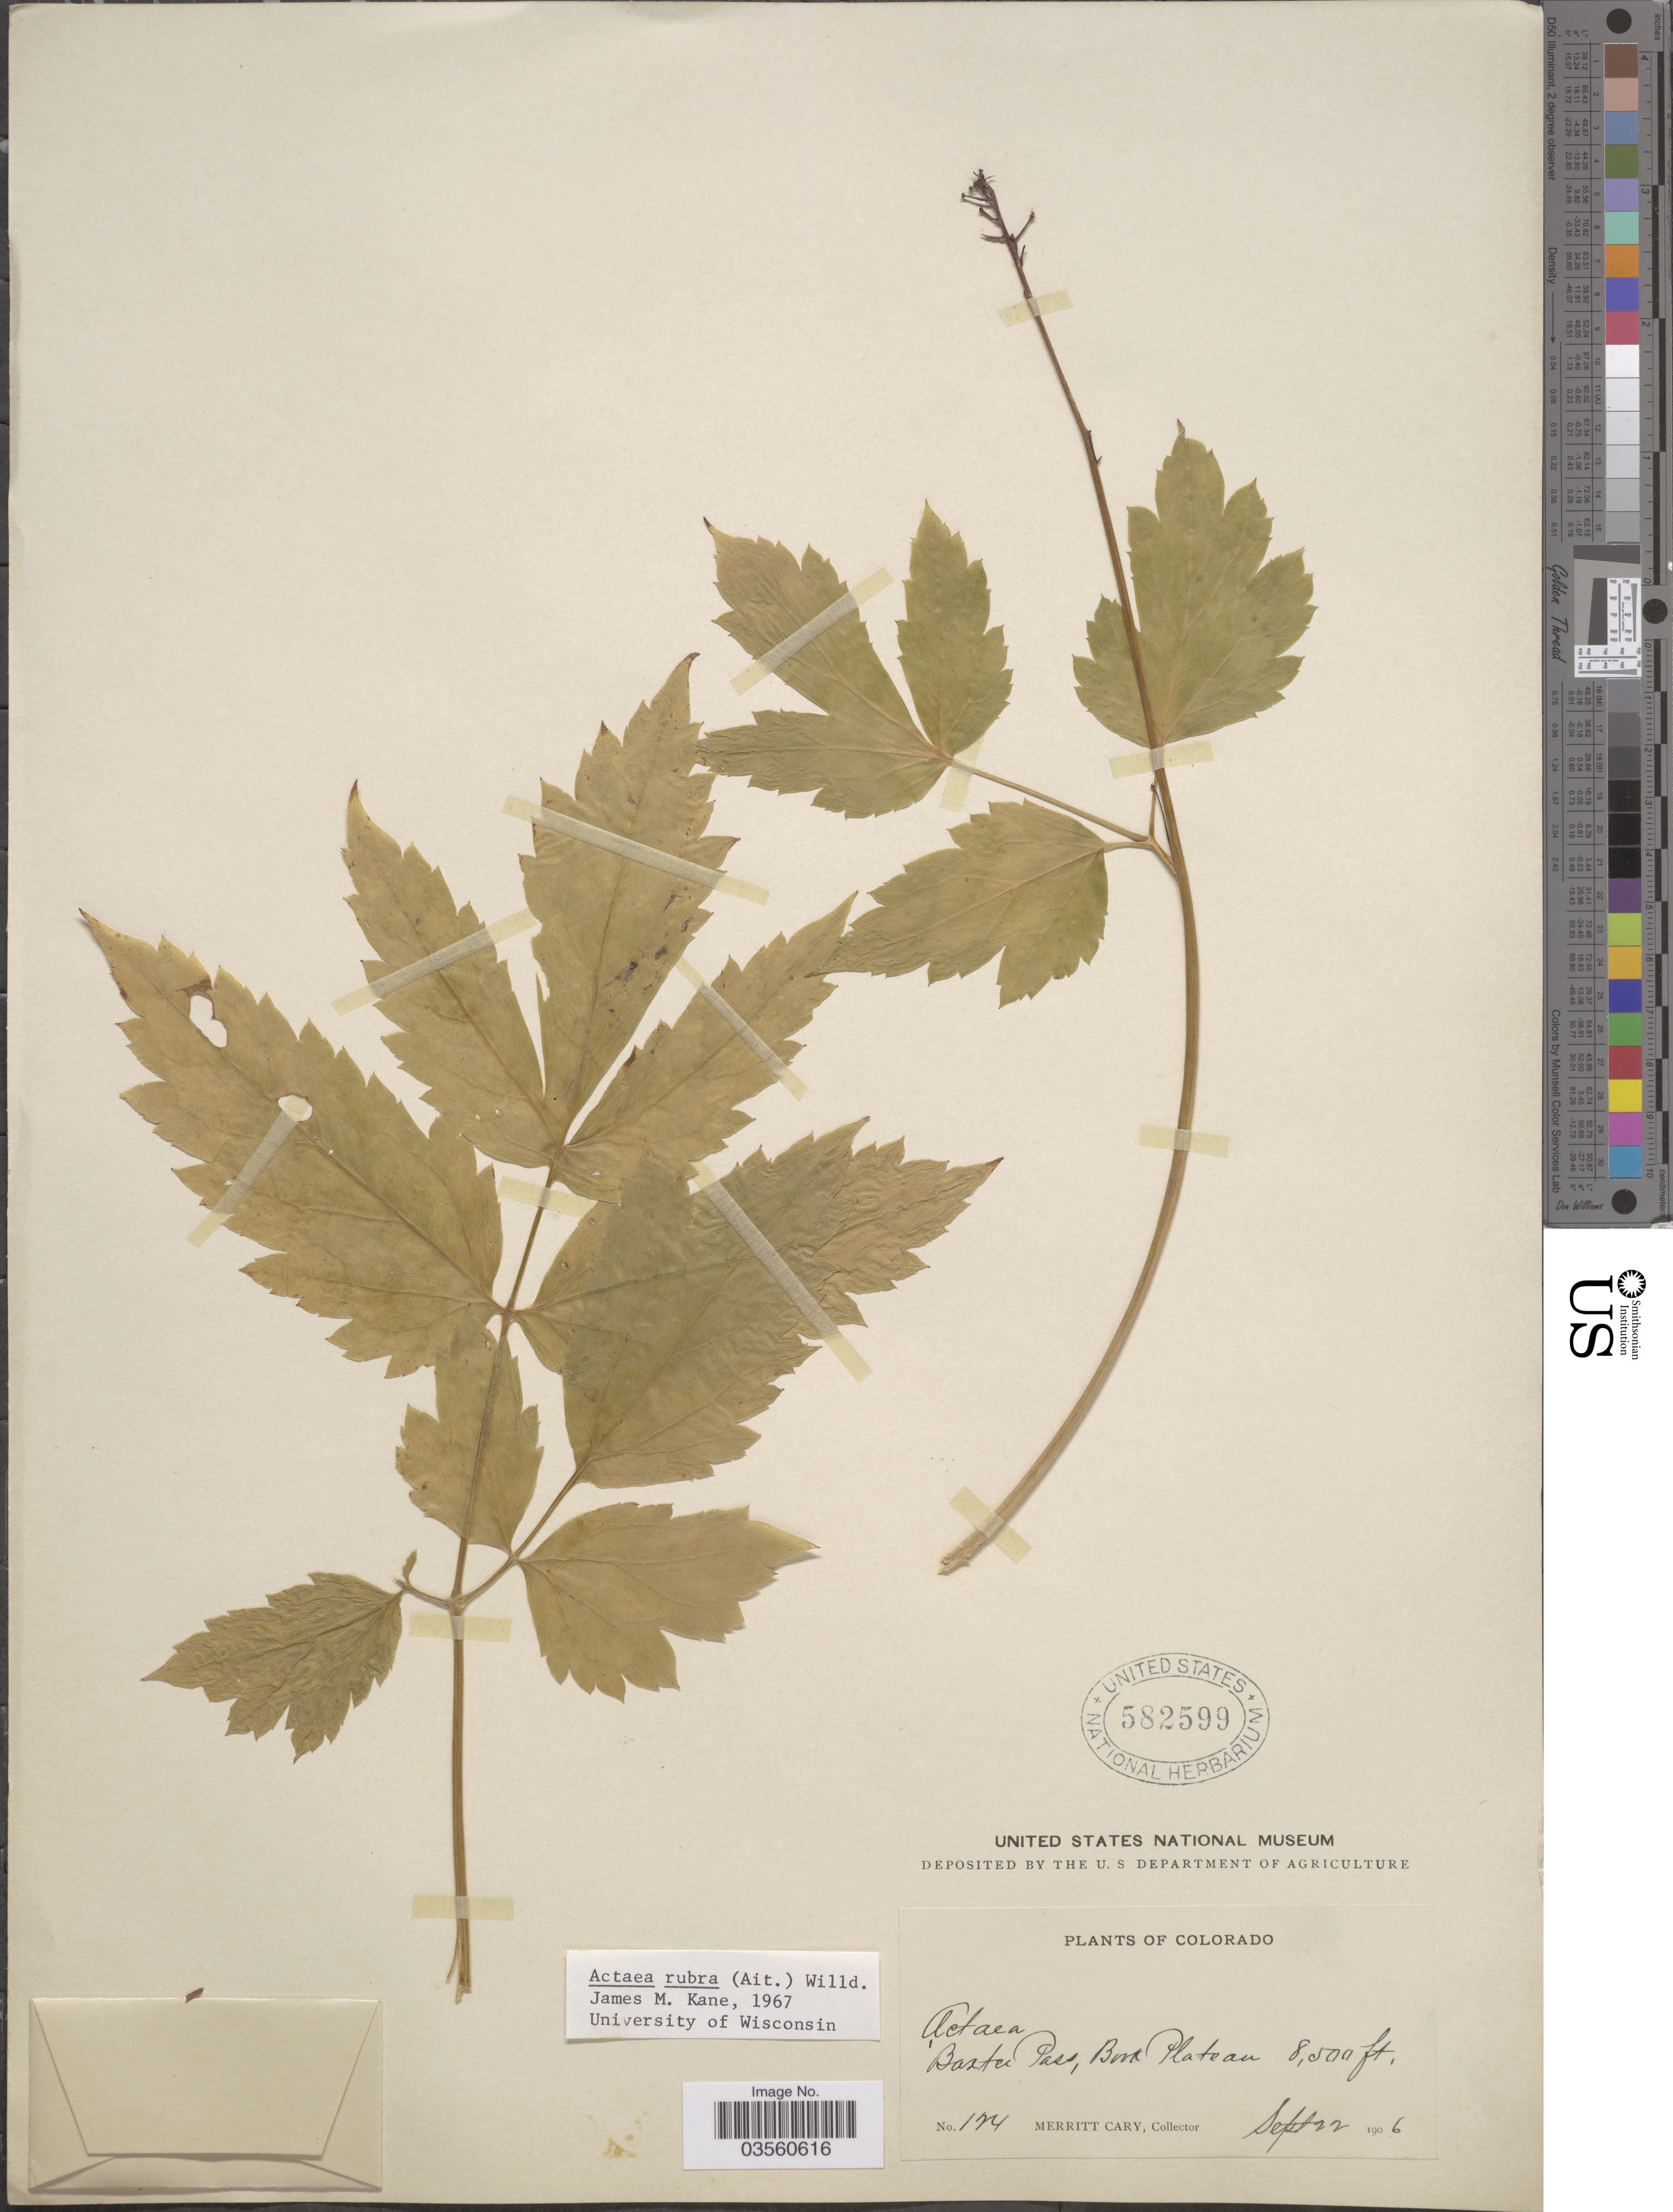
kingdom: Plantae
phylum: Tracheophyta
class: Magnoliopsida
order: Ranunculales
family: Ranunculaceae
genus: Actaea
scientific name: Actaea rubra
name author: (Aiton) Willd.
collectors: M. Cary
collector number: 124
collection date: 1906-09-22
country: United States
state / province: Colorado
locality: Baxter Pass, Book Plateau.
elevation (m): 2591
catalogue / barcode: US 582599